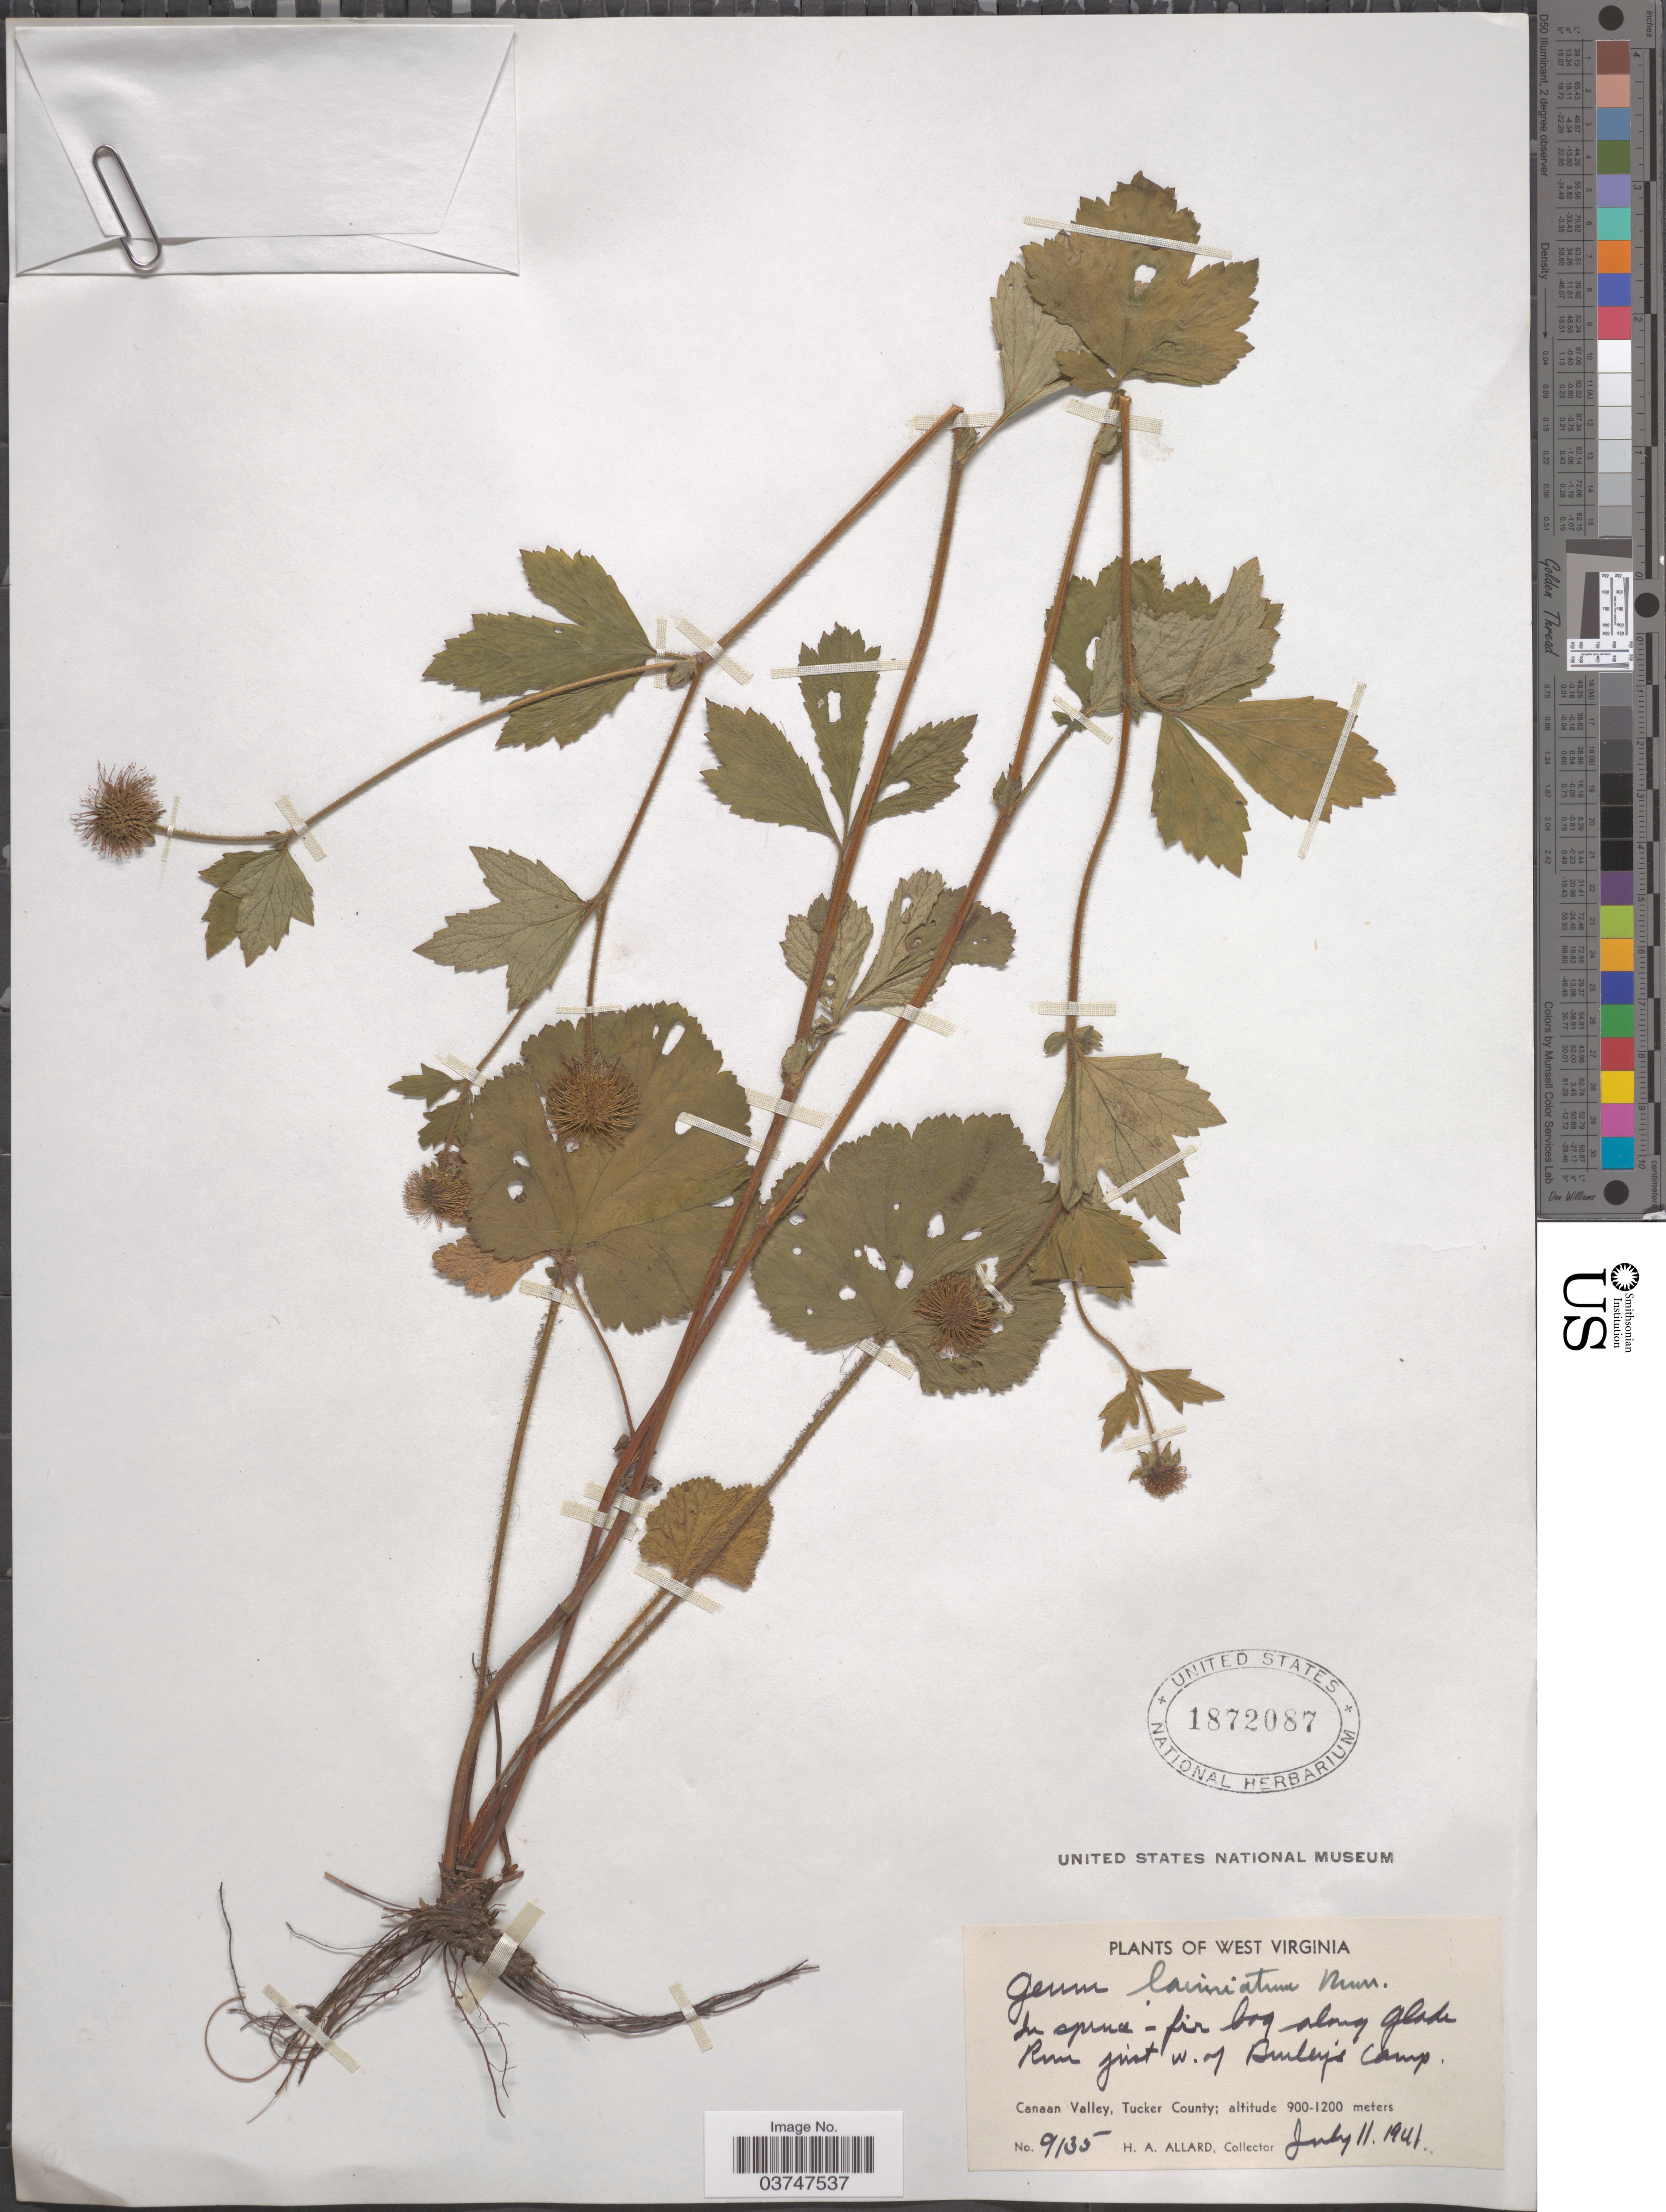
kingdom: Plantae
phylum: Tracheophyta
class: Magnoliopsida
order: Rosales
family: Rosaceae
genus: Geum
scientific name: Geum laciniatum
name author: Murr.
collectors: H. A. Allard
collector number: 9135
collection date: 1941-07-11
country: United States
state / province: West Virginia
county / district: Tucker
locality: Along Glade Run just w. of Burley's Camp. Canaan Valley, Tucker County.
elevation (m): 900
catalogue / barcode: US 1872087